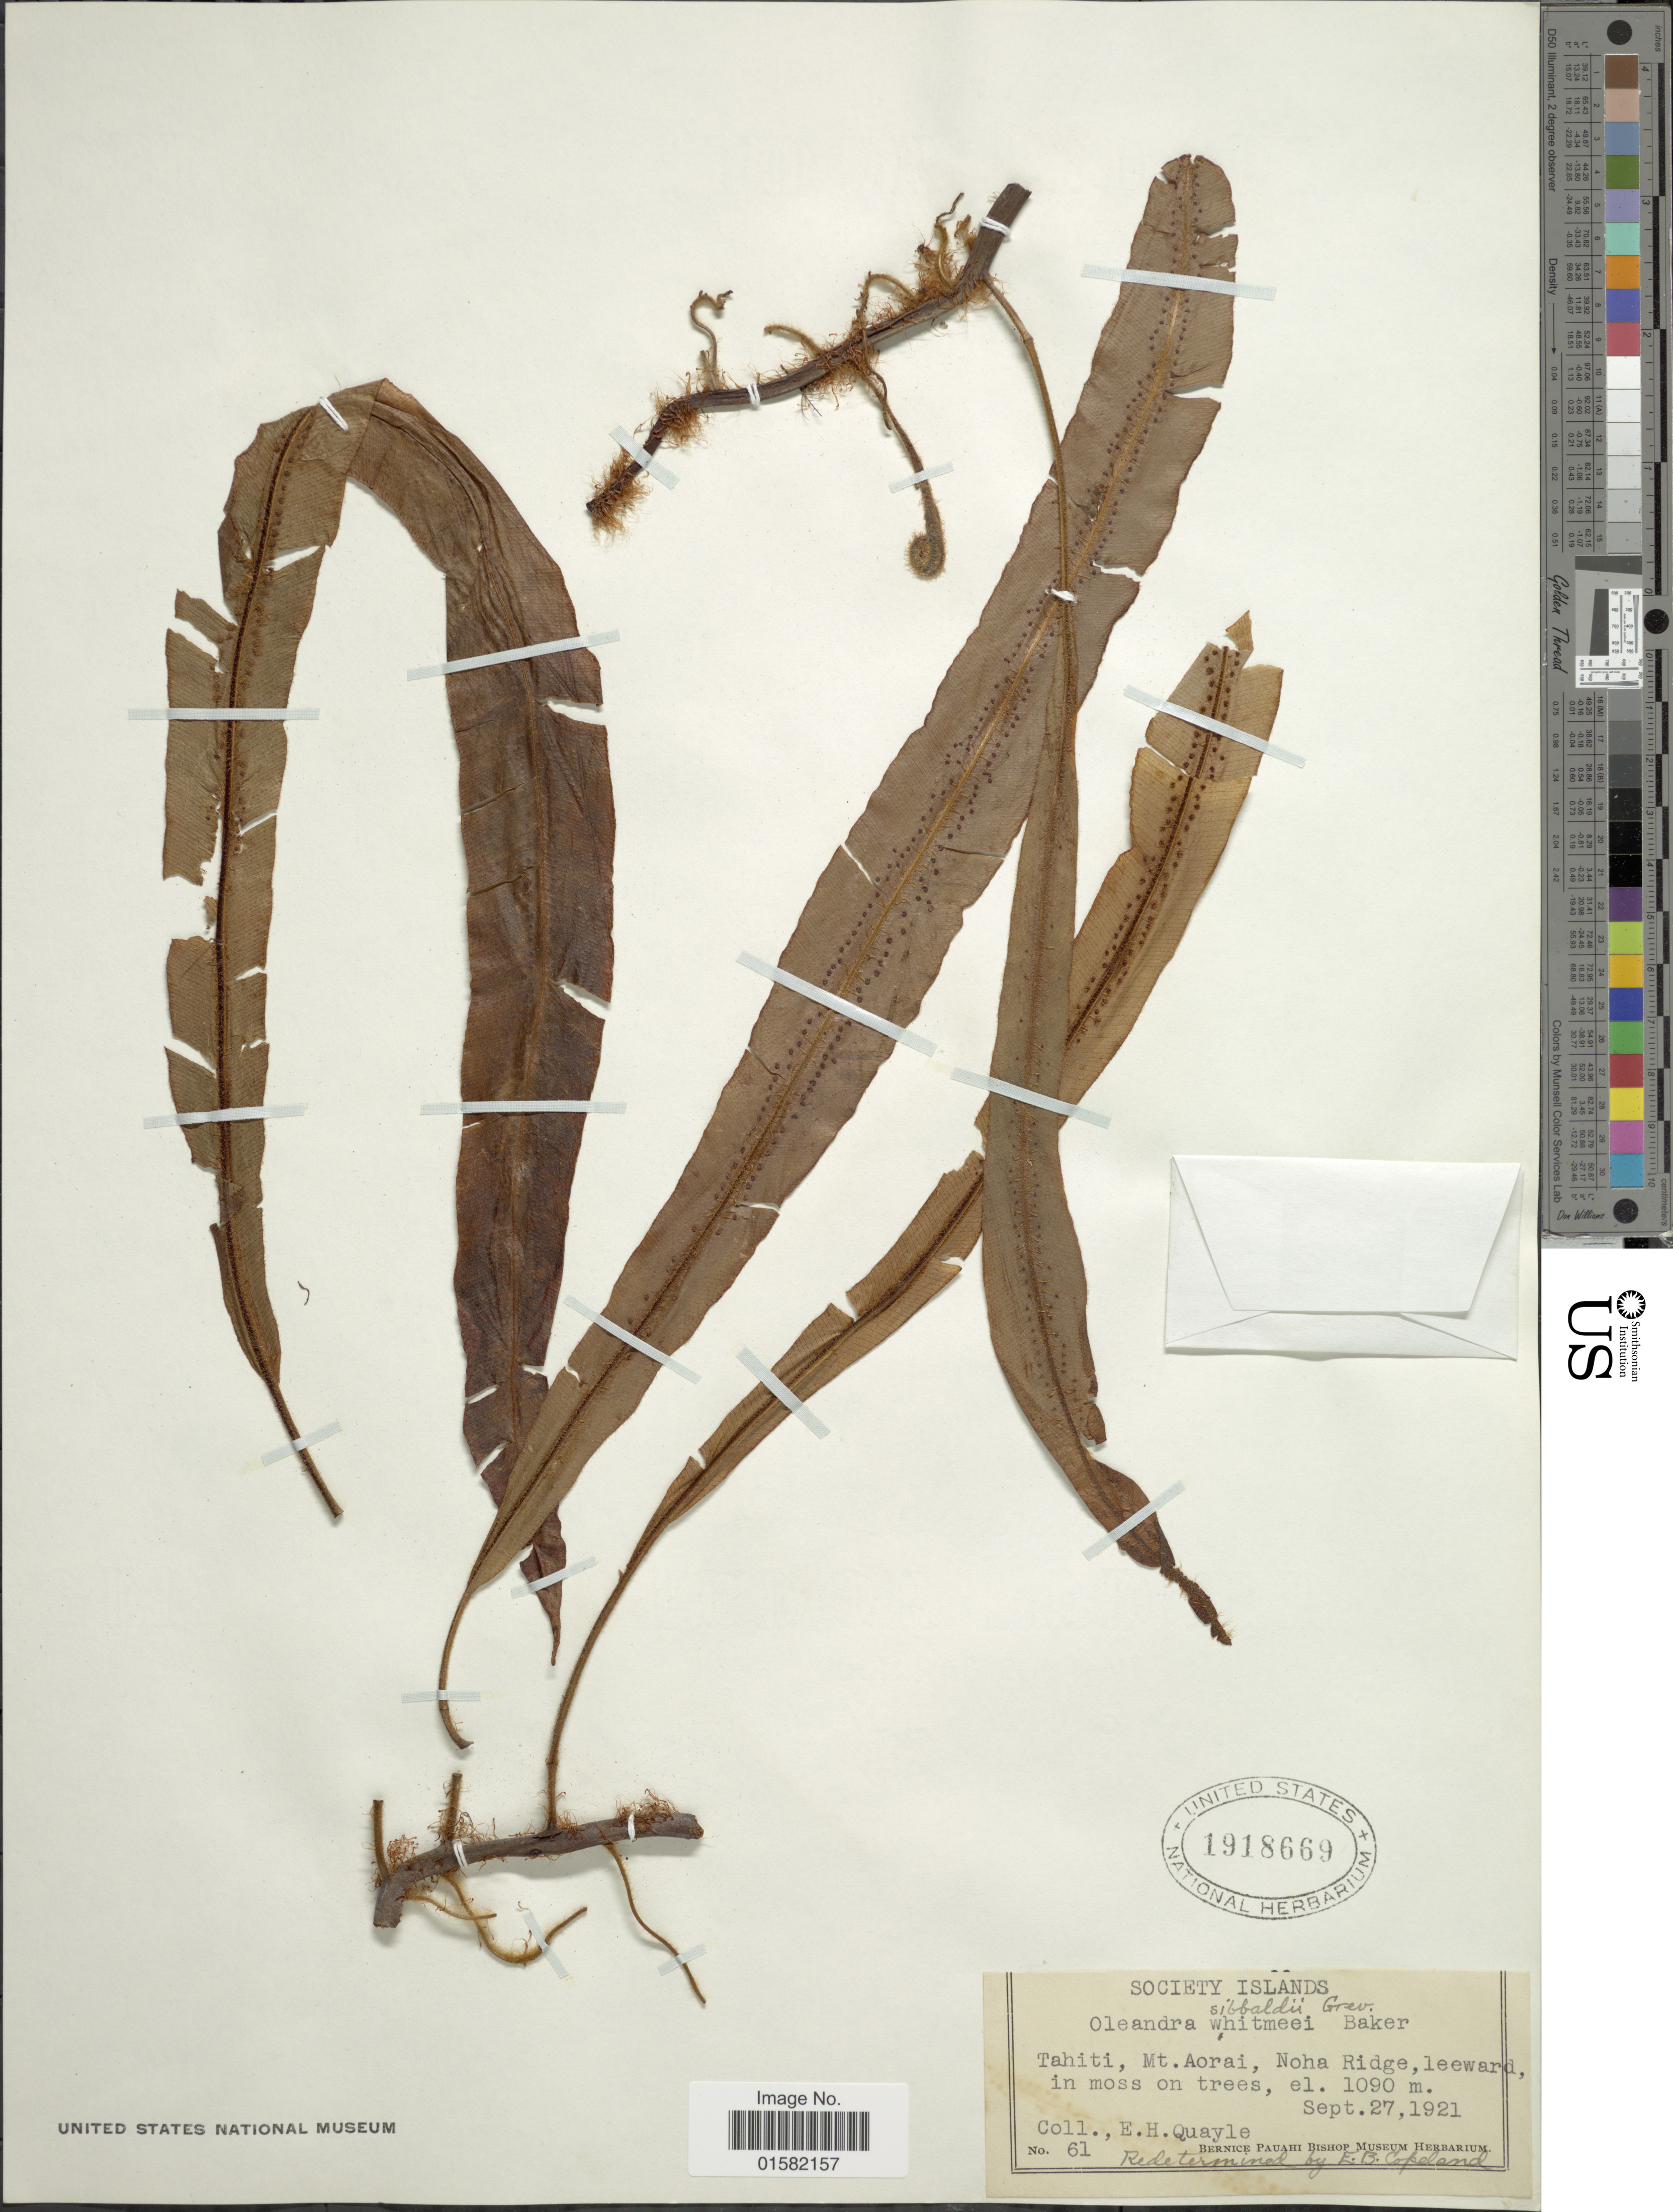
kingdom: Plantae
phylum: Tracheophyta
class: Polypodiopsida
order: Polypodiales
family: Oleandraceae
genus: Oleandra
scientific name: Oleandra whitmeei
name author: Baker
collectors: E. Quayle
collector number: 61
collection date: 1921-09-27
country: French Polynesia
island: Tahiti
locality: Society Islands, Tahiti, Mt. Aorai, Noha Ridge, leeward.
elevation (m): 1090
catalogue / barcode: US 1918669